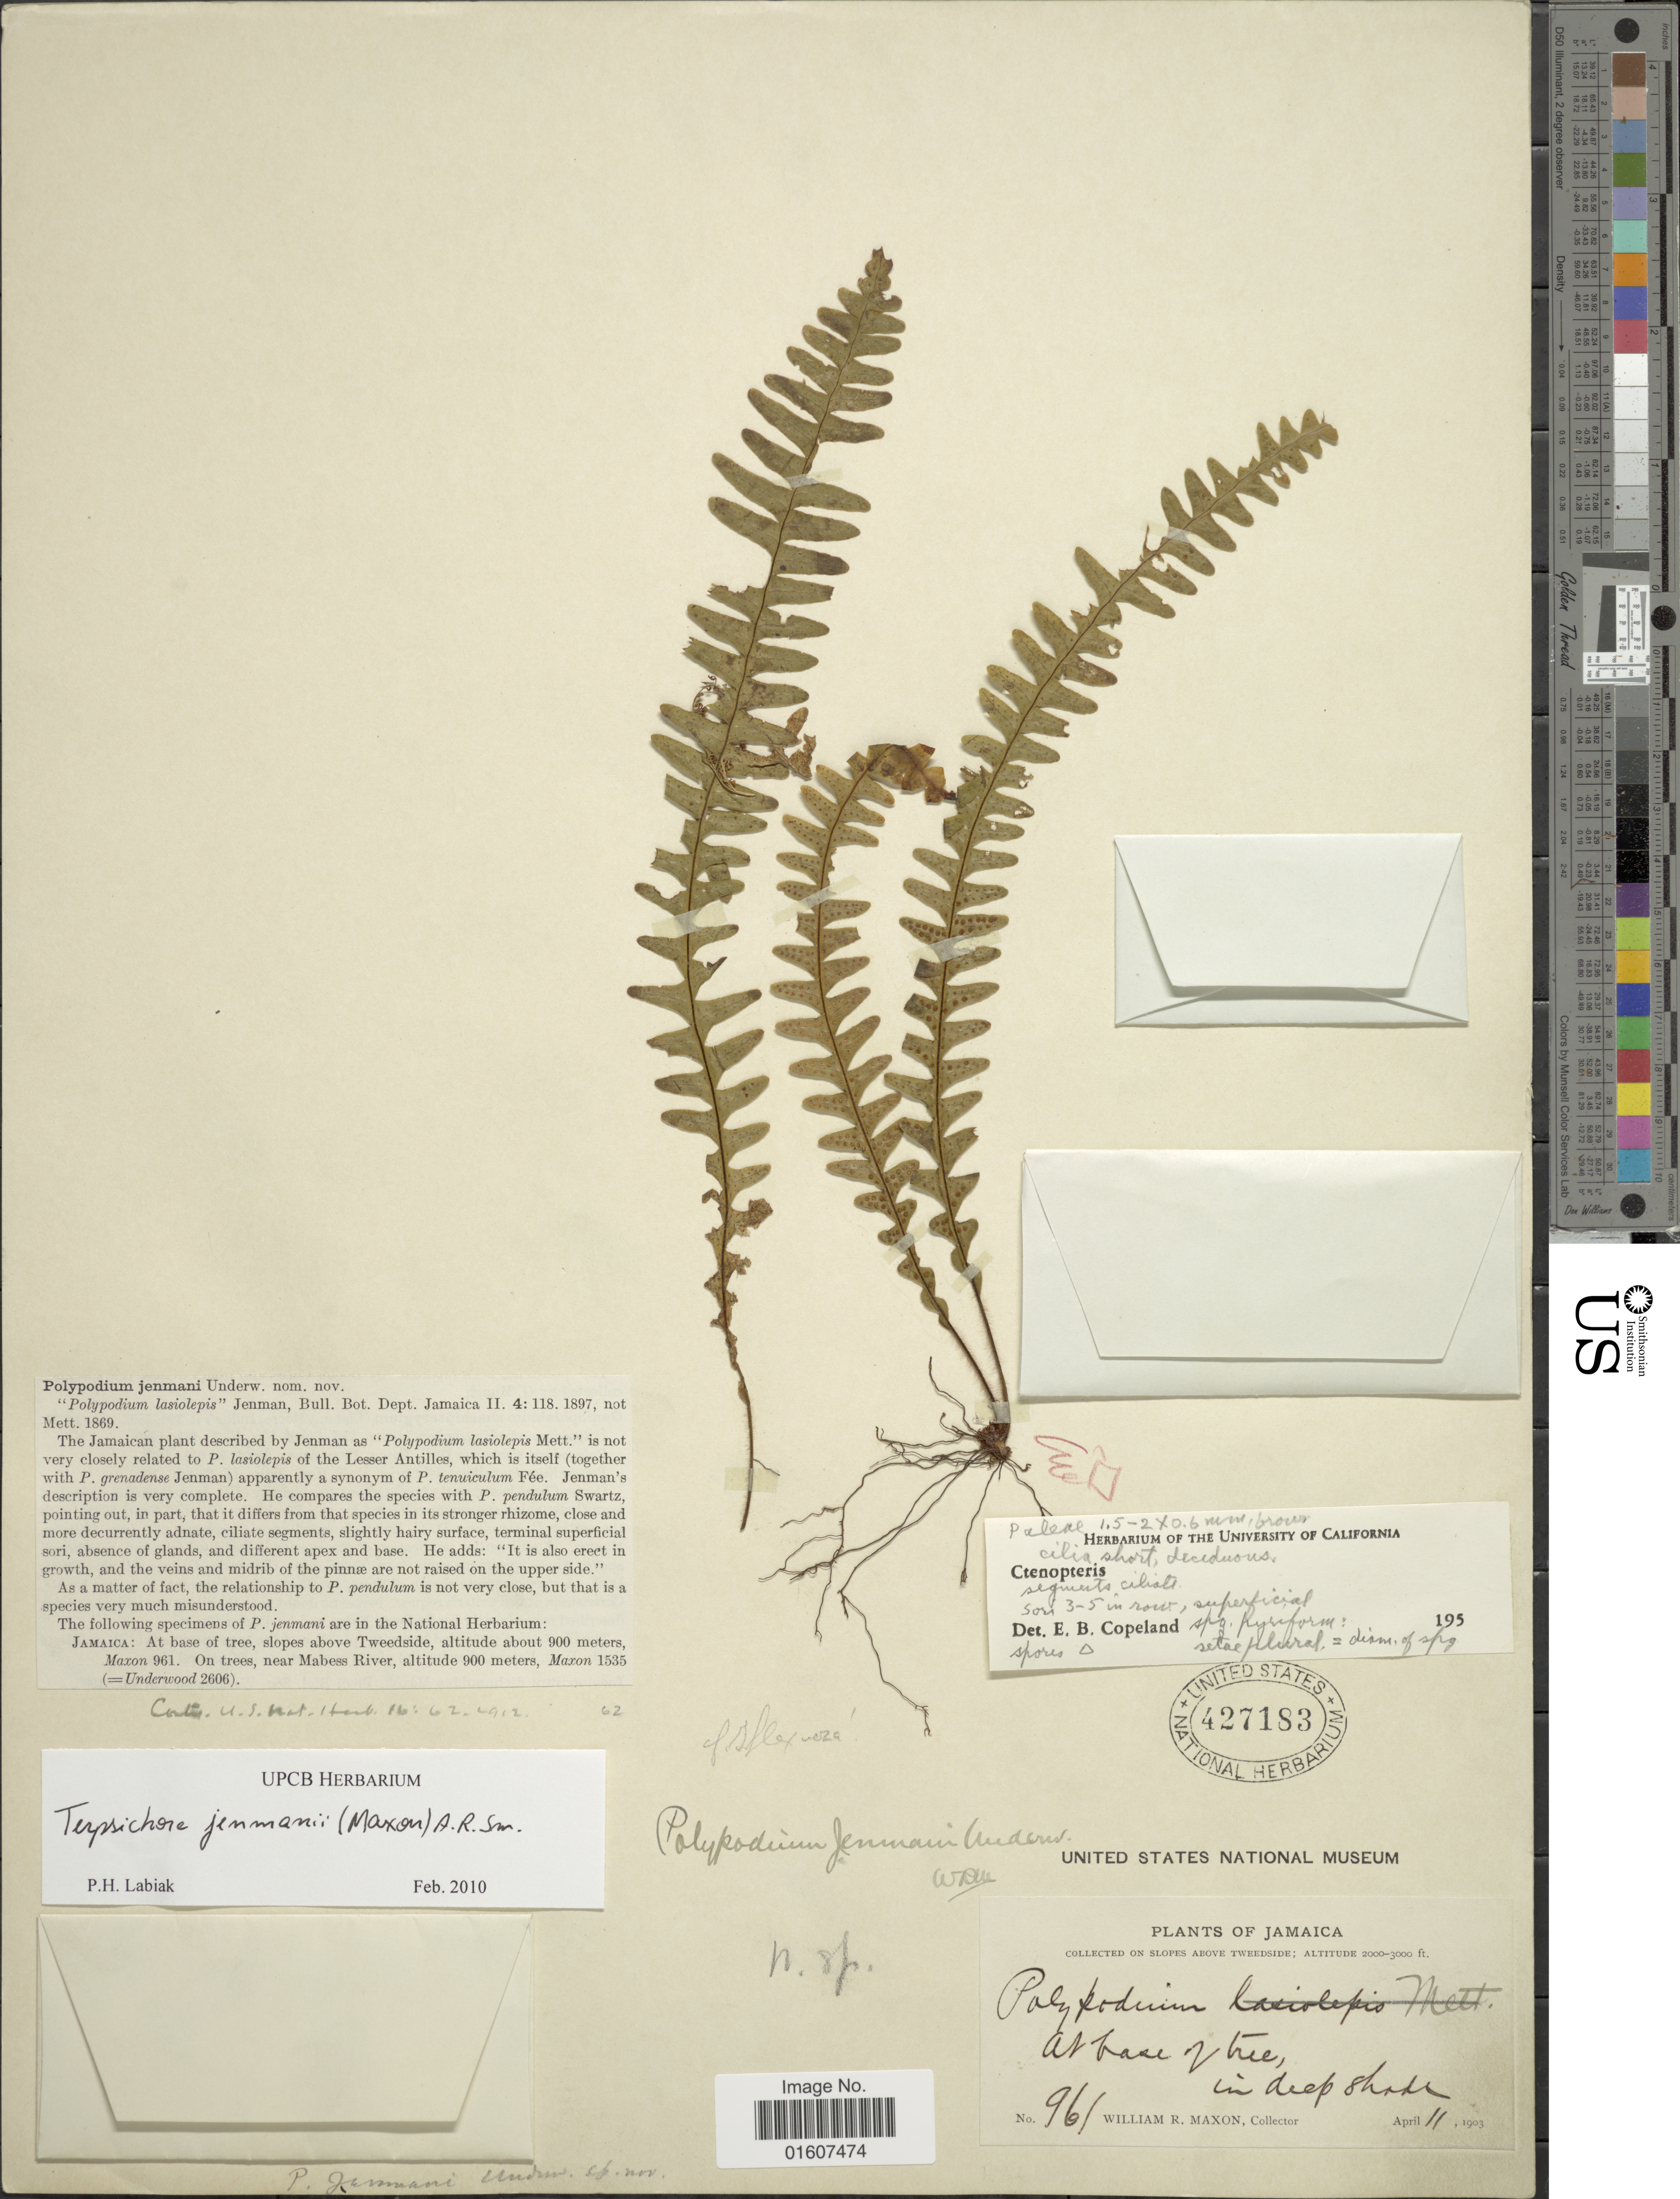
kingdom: Plantae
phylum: Tracheophyta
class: Polypodiopsida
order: Polypodiales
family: Polypodiaceae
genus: Terpsichore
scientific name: Terpsichore jenmanii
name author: (Underw. ex Maxon) A.R. Sm.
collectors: W. R. Maxon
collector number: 961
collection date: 1903-04-11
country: Jamaica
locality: On slopes above Tweedside, at base of tree, in deep shade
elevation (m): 610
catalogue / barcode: US 427183